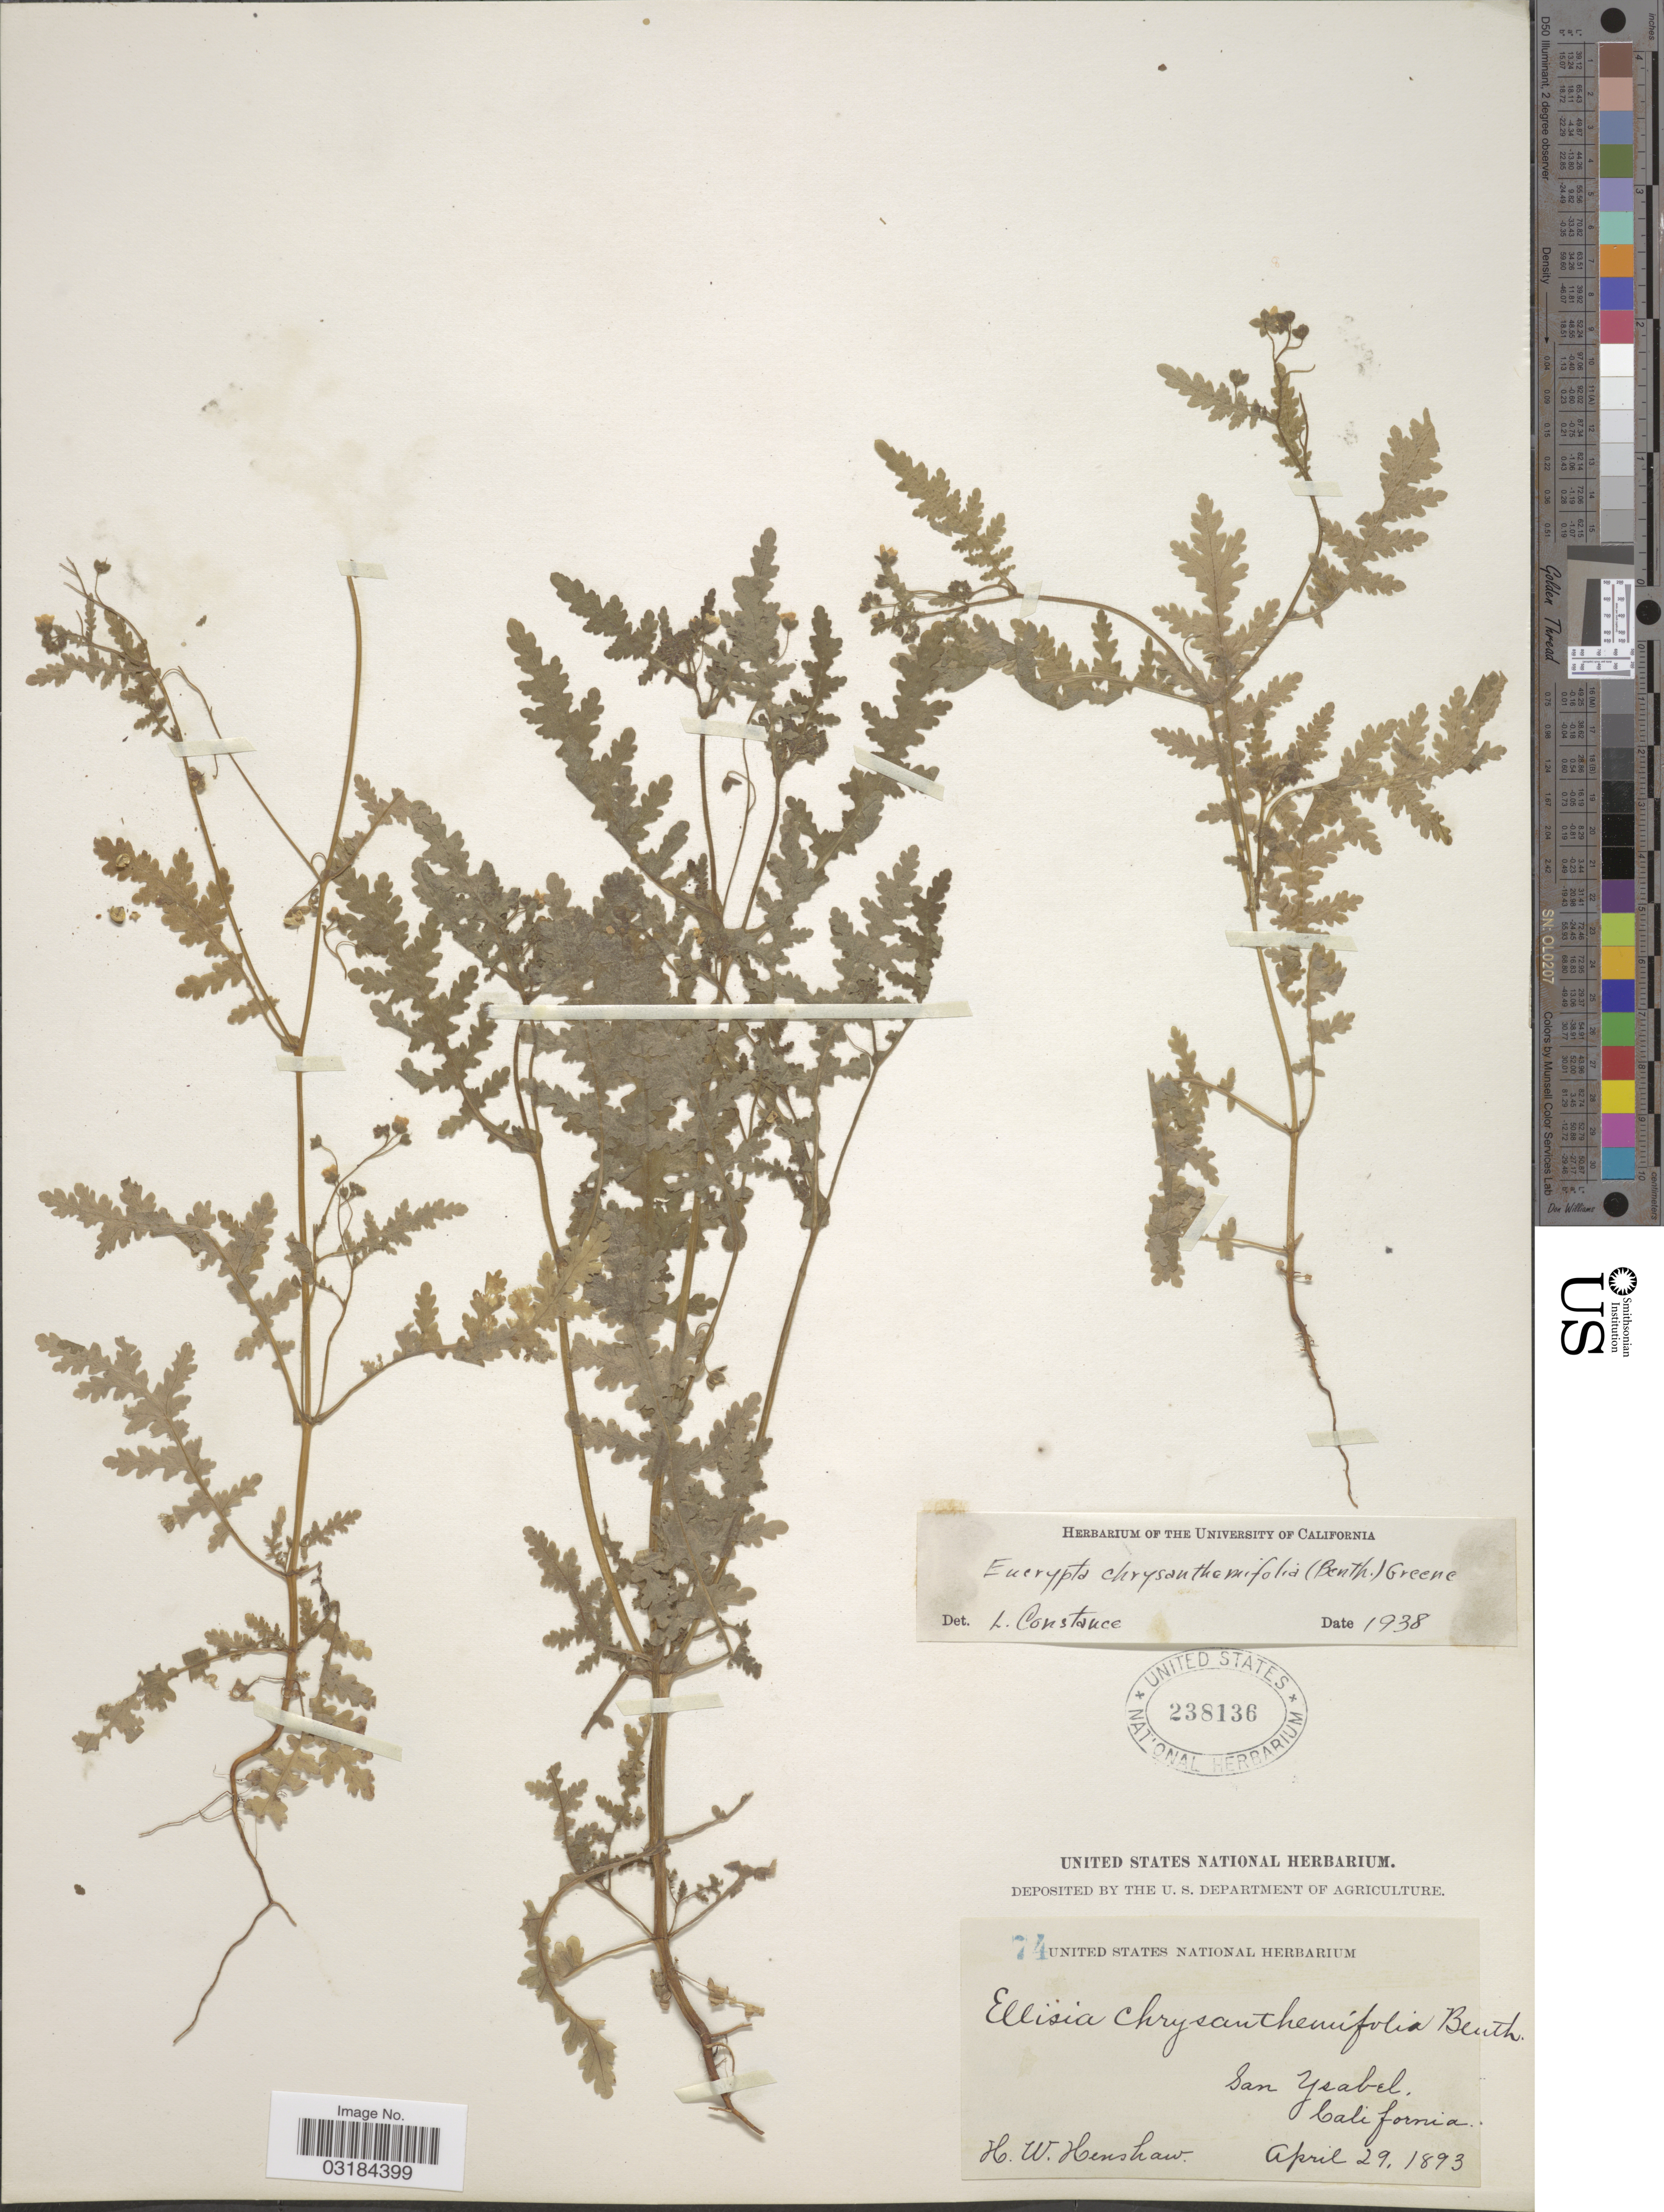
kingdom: Plantae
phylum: Tracheophyta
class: Magnoliopsida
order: Boraginales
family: Hydrophyllaceae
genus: Eucrypta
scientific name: Eucrypta chrysanthemifolia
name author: (Benth.) Greene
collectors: H. Henshaw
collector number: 74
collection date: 1893-04-29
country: United States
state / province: California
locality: San Ysabel.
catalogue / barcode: US 238136